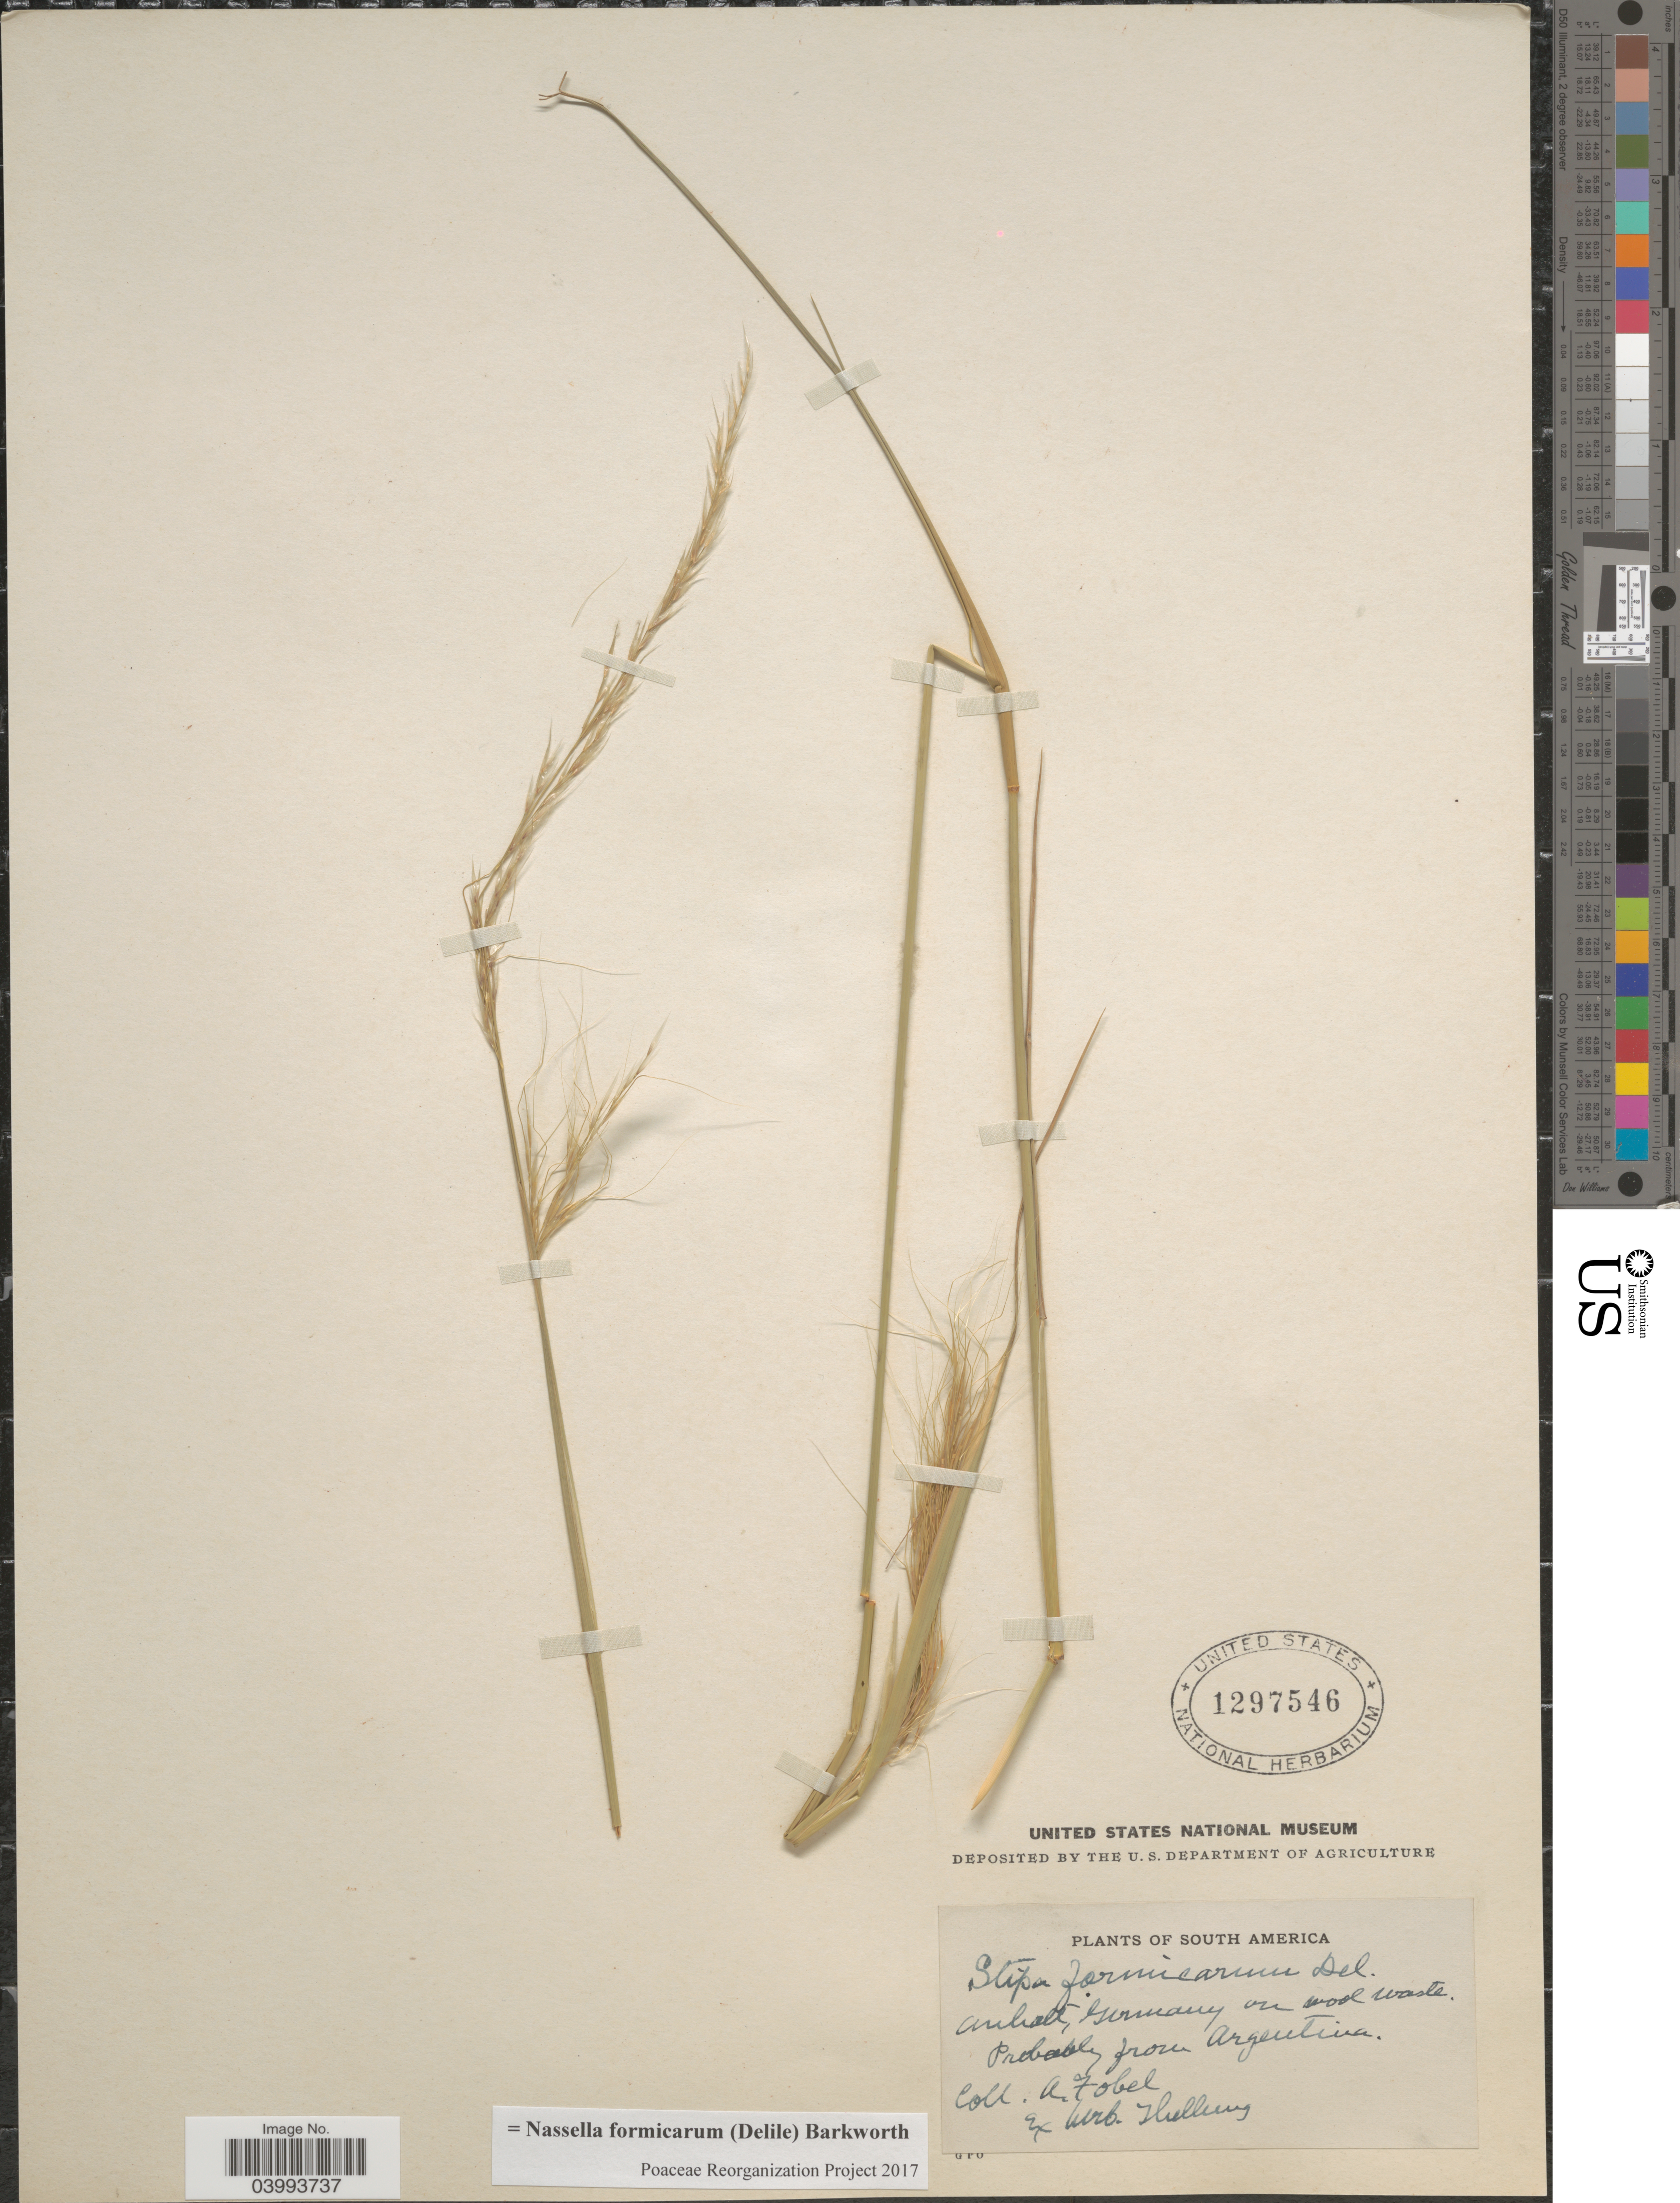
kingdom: Plantae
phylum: Tracheophyta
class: Liliopsida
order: Poales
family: Poaceae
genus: Nassella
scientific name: Nassella formicarum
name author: (Delile) Barkworth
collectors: A. Zobel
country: Argentina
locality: South America. Anhalt, Germany. Probably from Argentina. [unsure placement]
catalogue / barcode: US 1297546